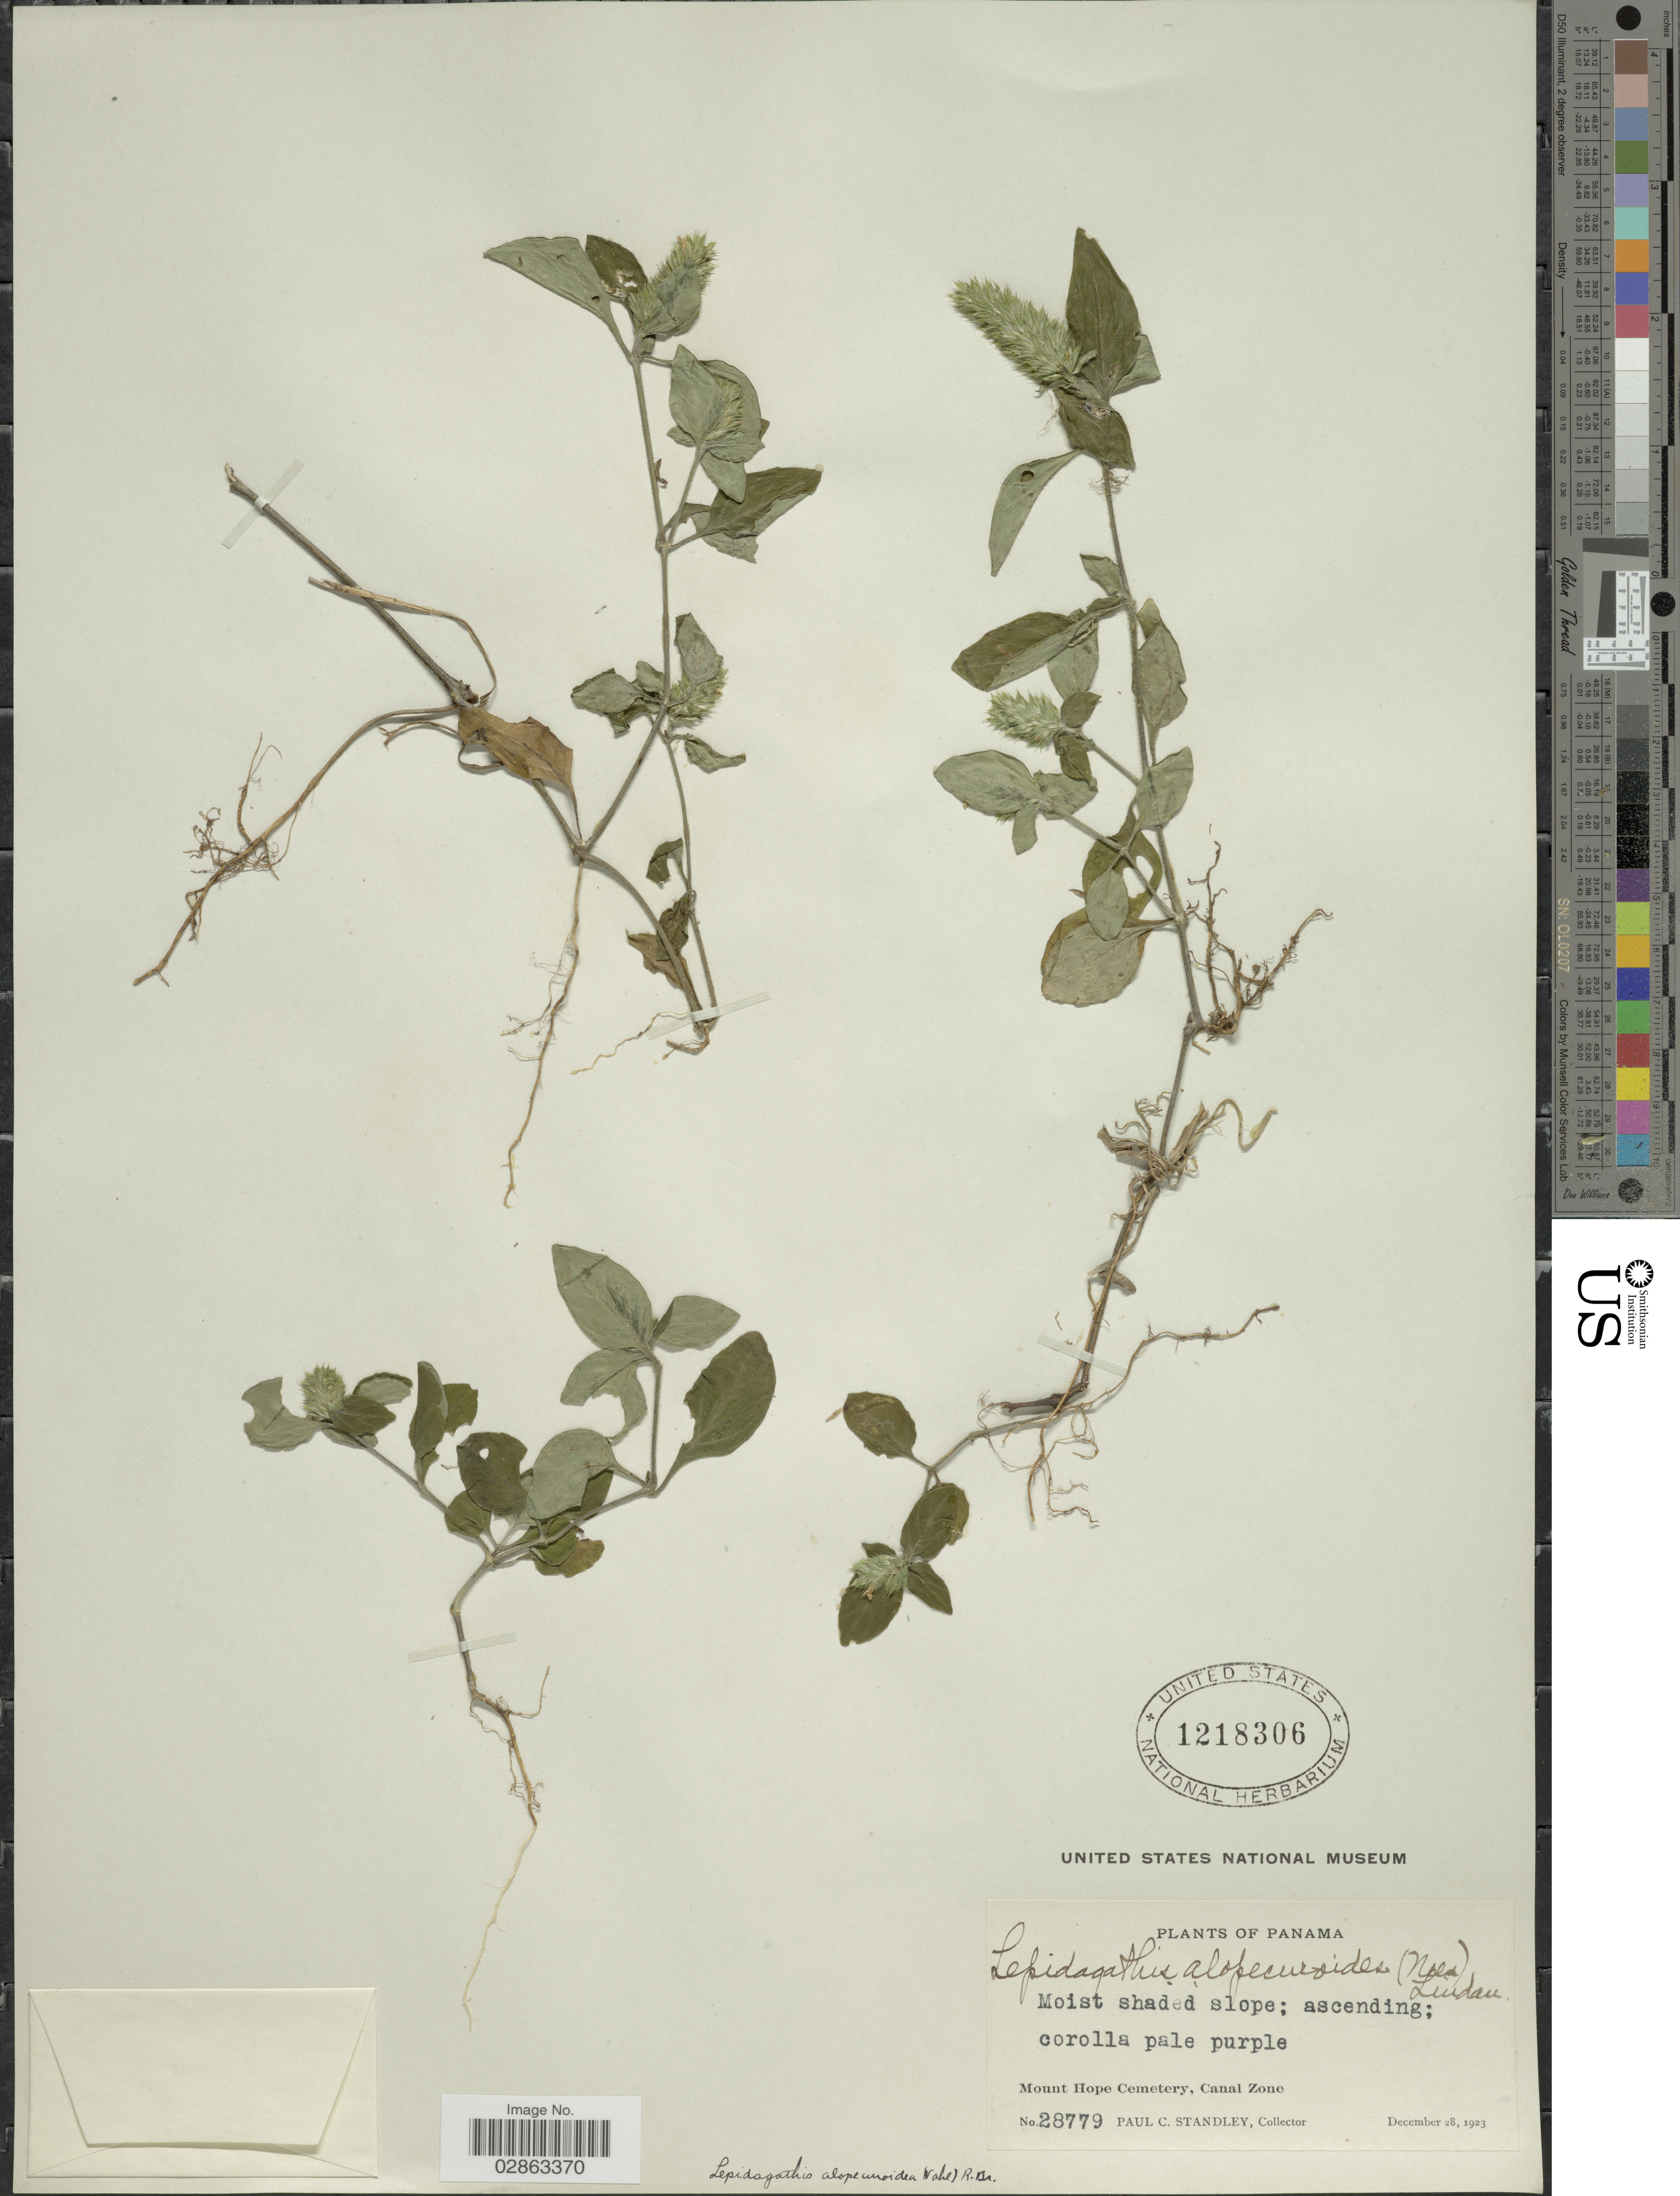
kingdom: Plantae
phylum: Tracheophyta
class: Magnoliopsida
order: Lamiales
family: Acanthaceae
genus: Teliostachya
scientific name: Teliostachya alopecuroidea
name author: (Vahl) Nees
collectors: P. C. Standley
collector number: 28779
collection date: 1923-12-28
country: Panama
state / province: Colón / Panamá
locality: Mount Hope Cemetery, Canal Zone.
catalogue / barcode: US 1218306